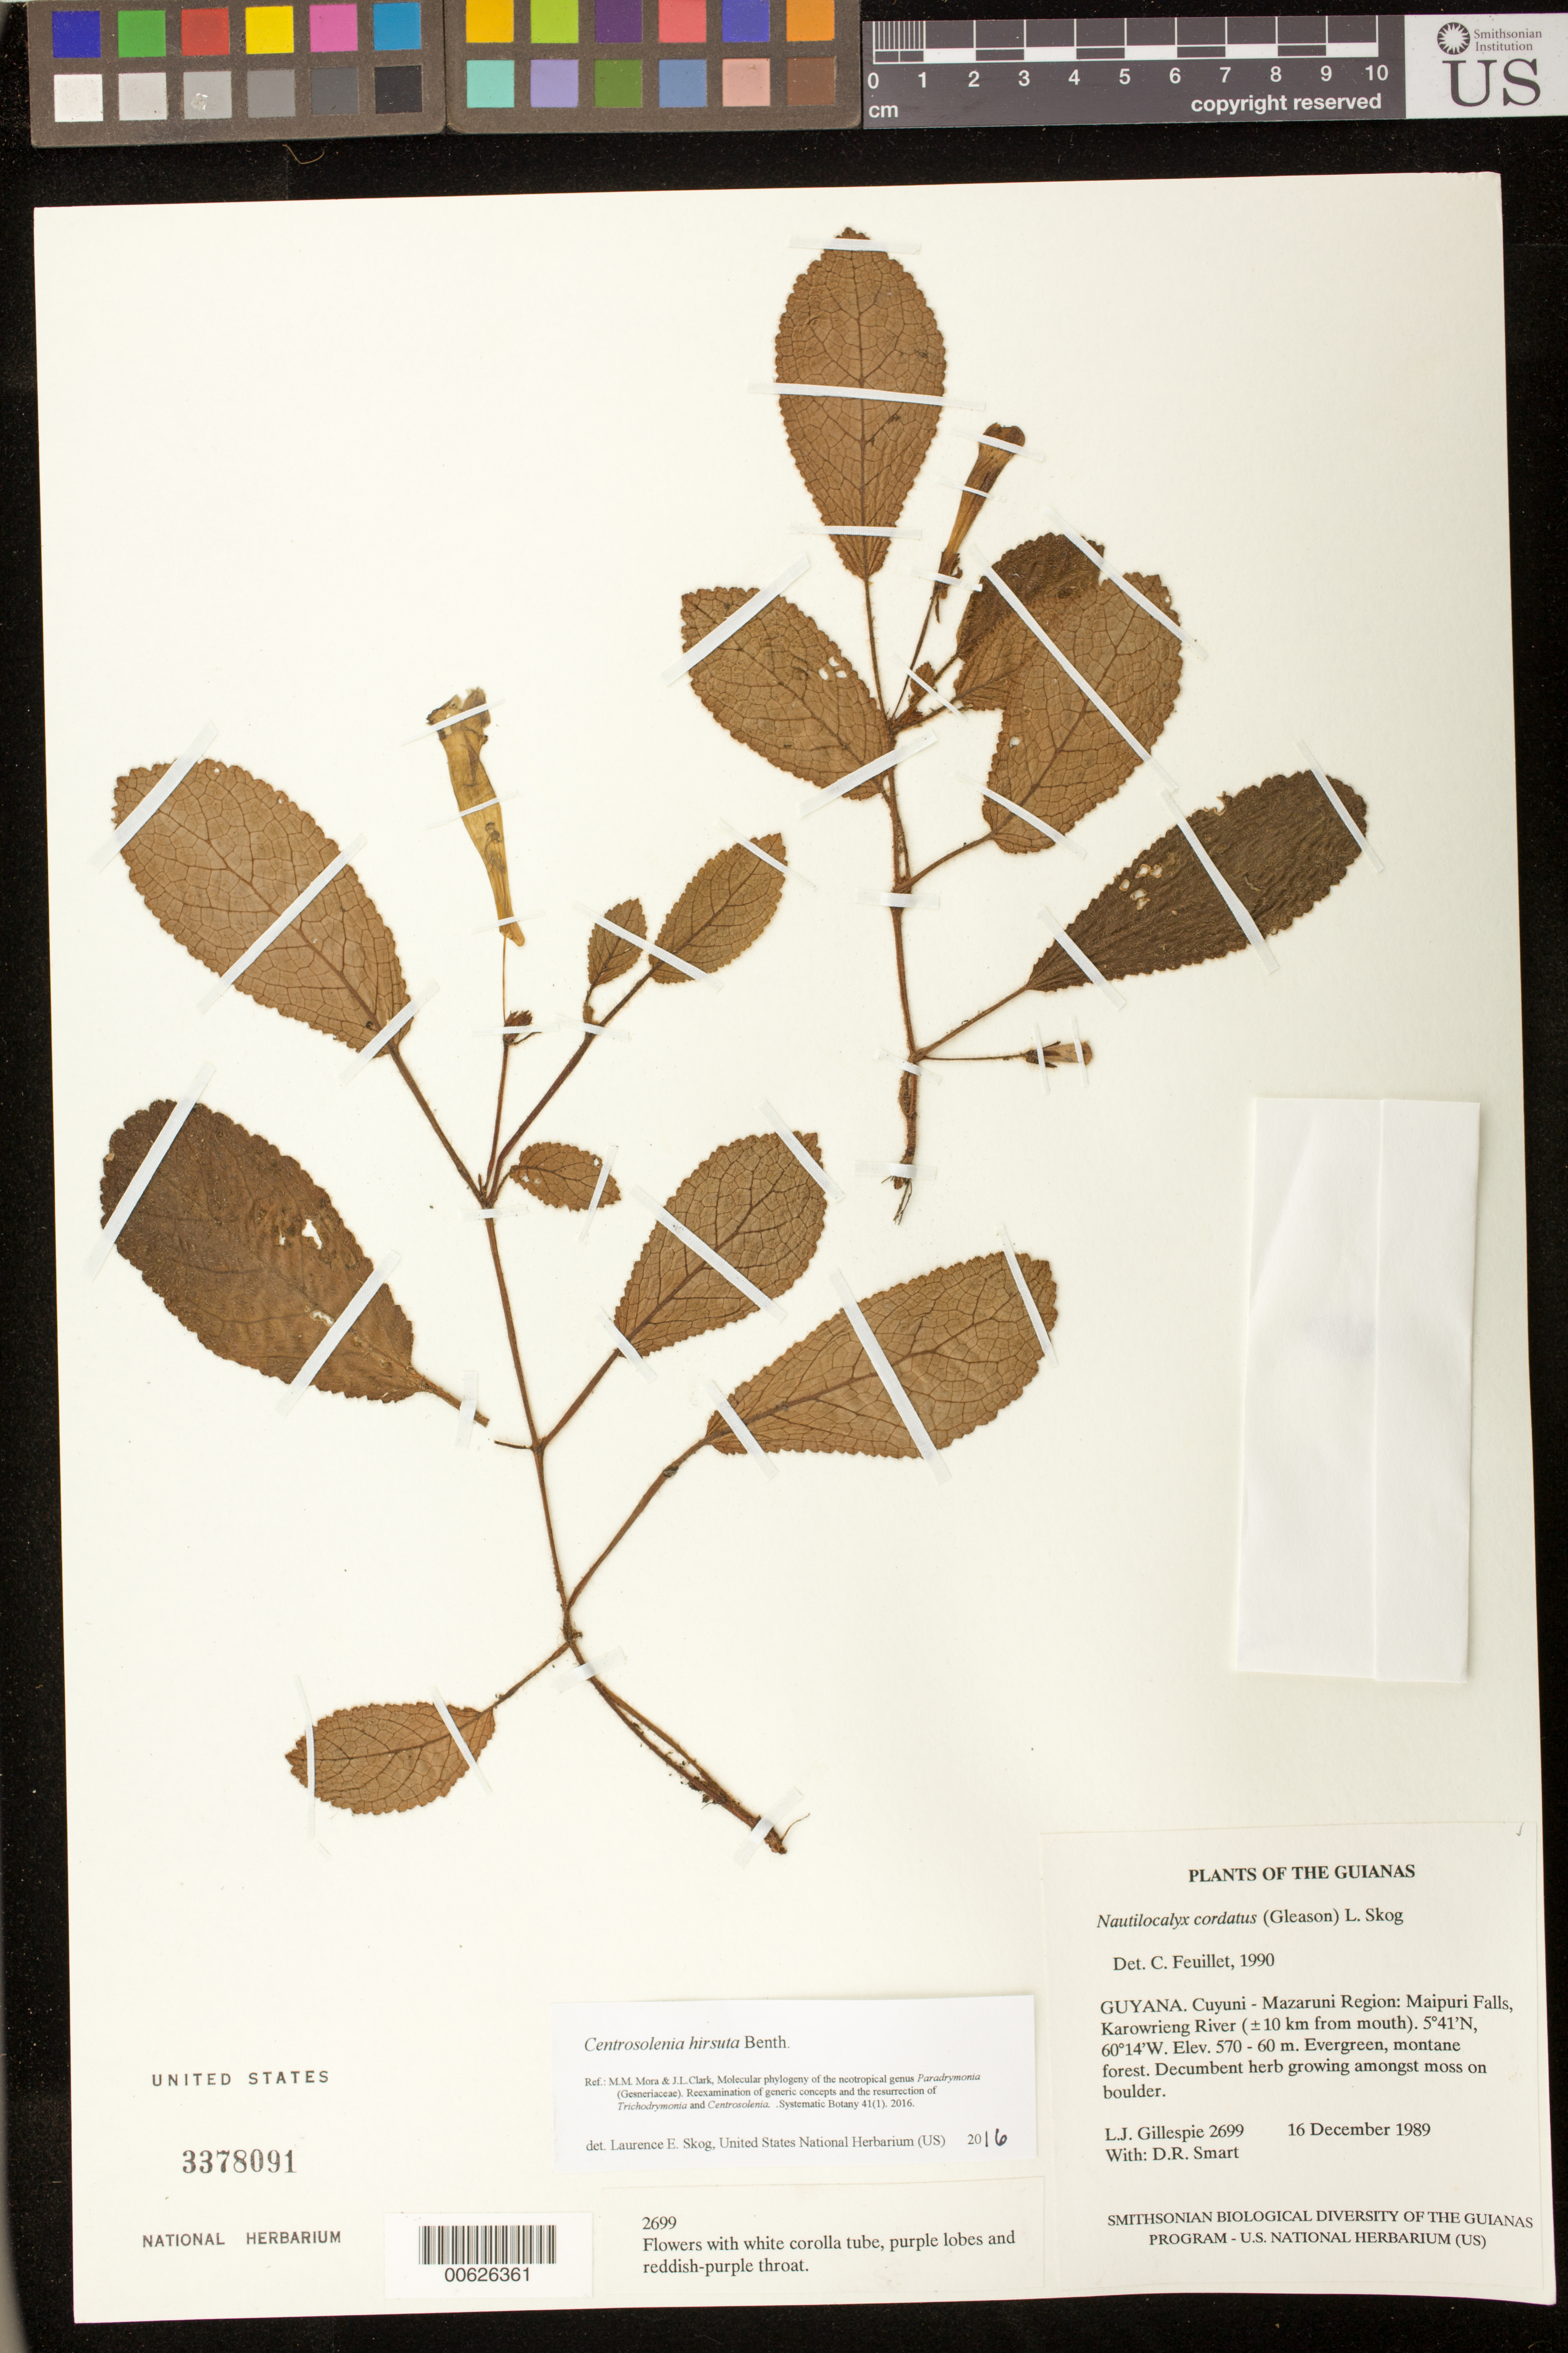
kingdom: Plantae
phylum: Tracheophyta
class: Magnoliopsida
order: Lamiales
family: Gesneriaceae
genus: Centrosolenia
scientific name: Centrosolenia hirsuta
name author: Benth.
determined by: Skog, Laurence E.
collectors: L. J. Gillespie & D. R. Smart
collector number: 2699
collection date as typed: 16 Dec 1989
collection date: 1989-12-16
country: Guyana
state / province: Cuyuni-Mazaruni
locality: Maipuri Falls, Karowrieng River (±10 km from mouth)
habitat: Evergreen, montane forest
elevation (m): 670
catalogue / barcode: US 3378091